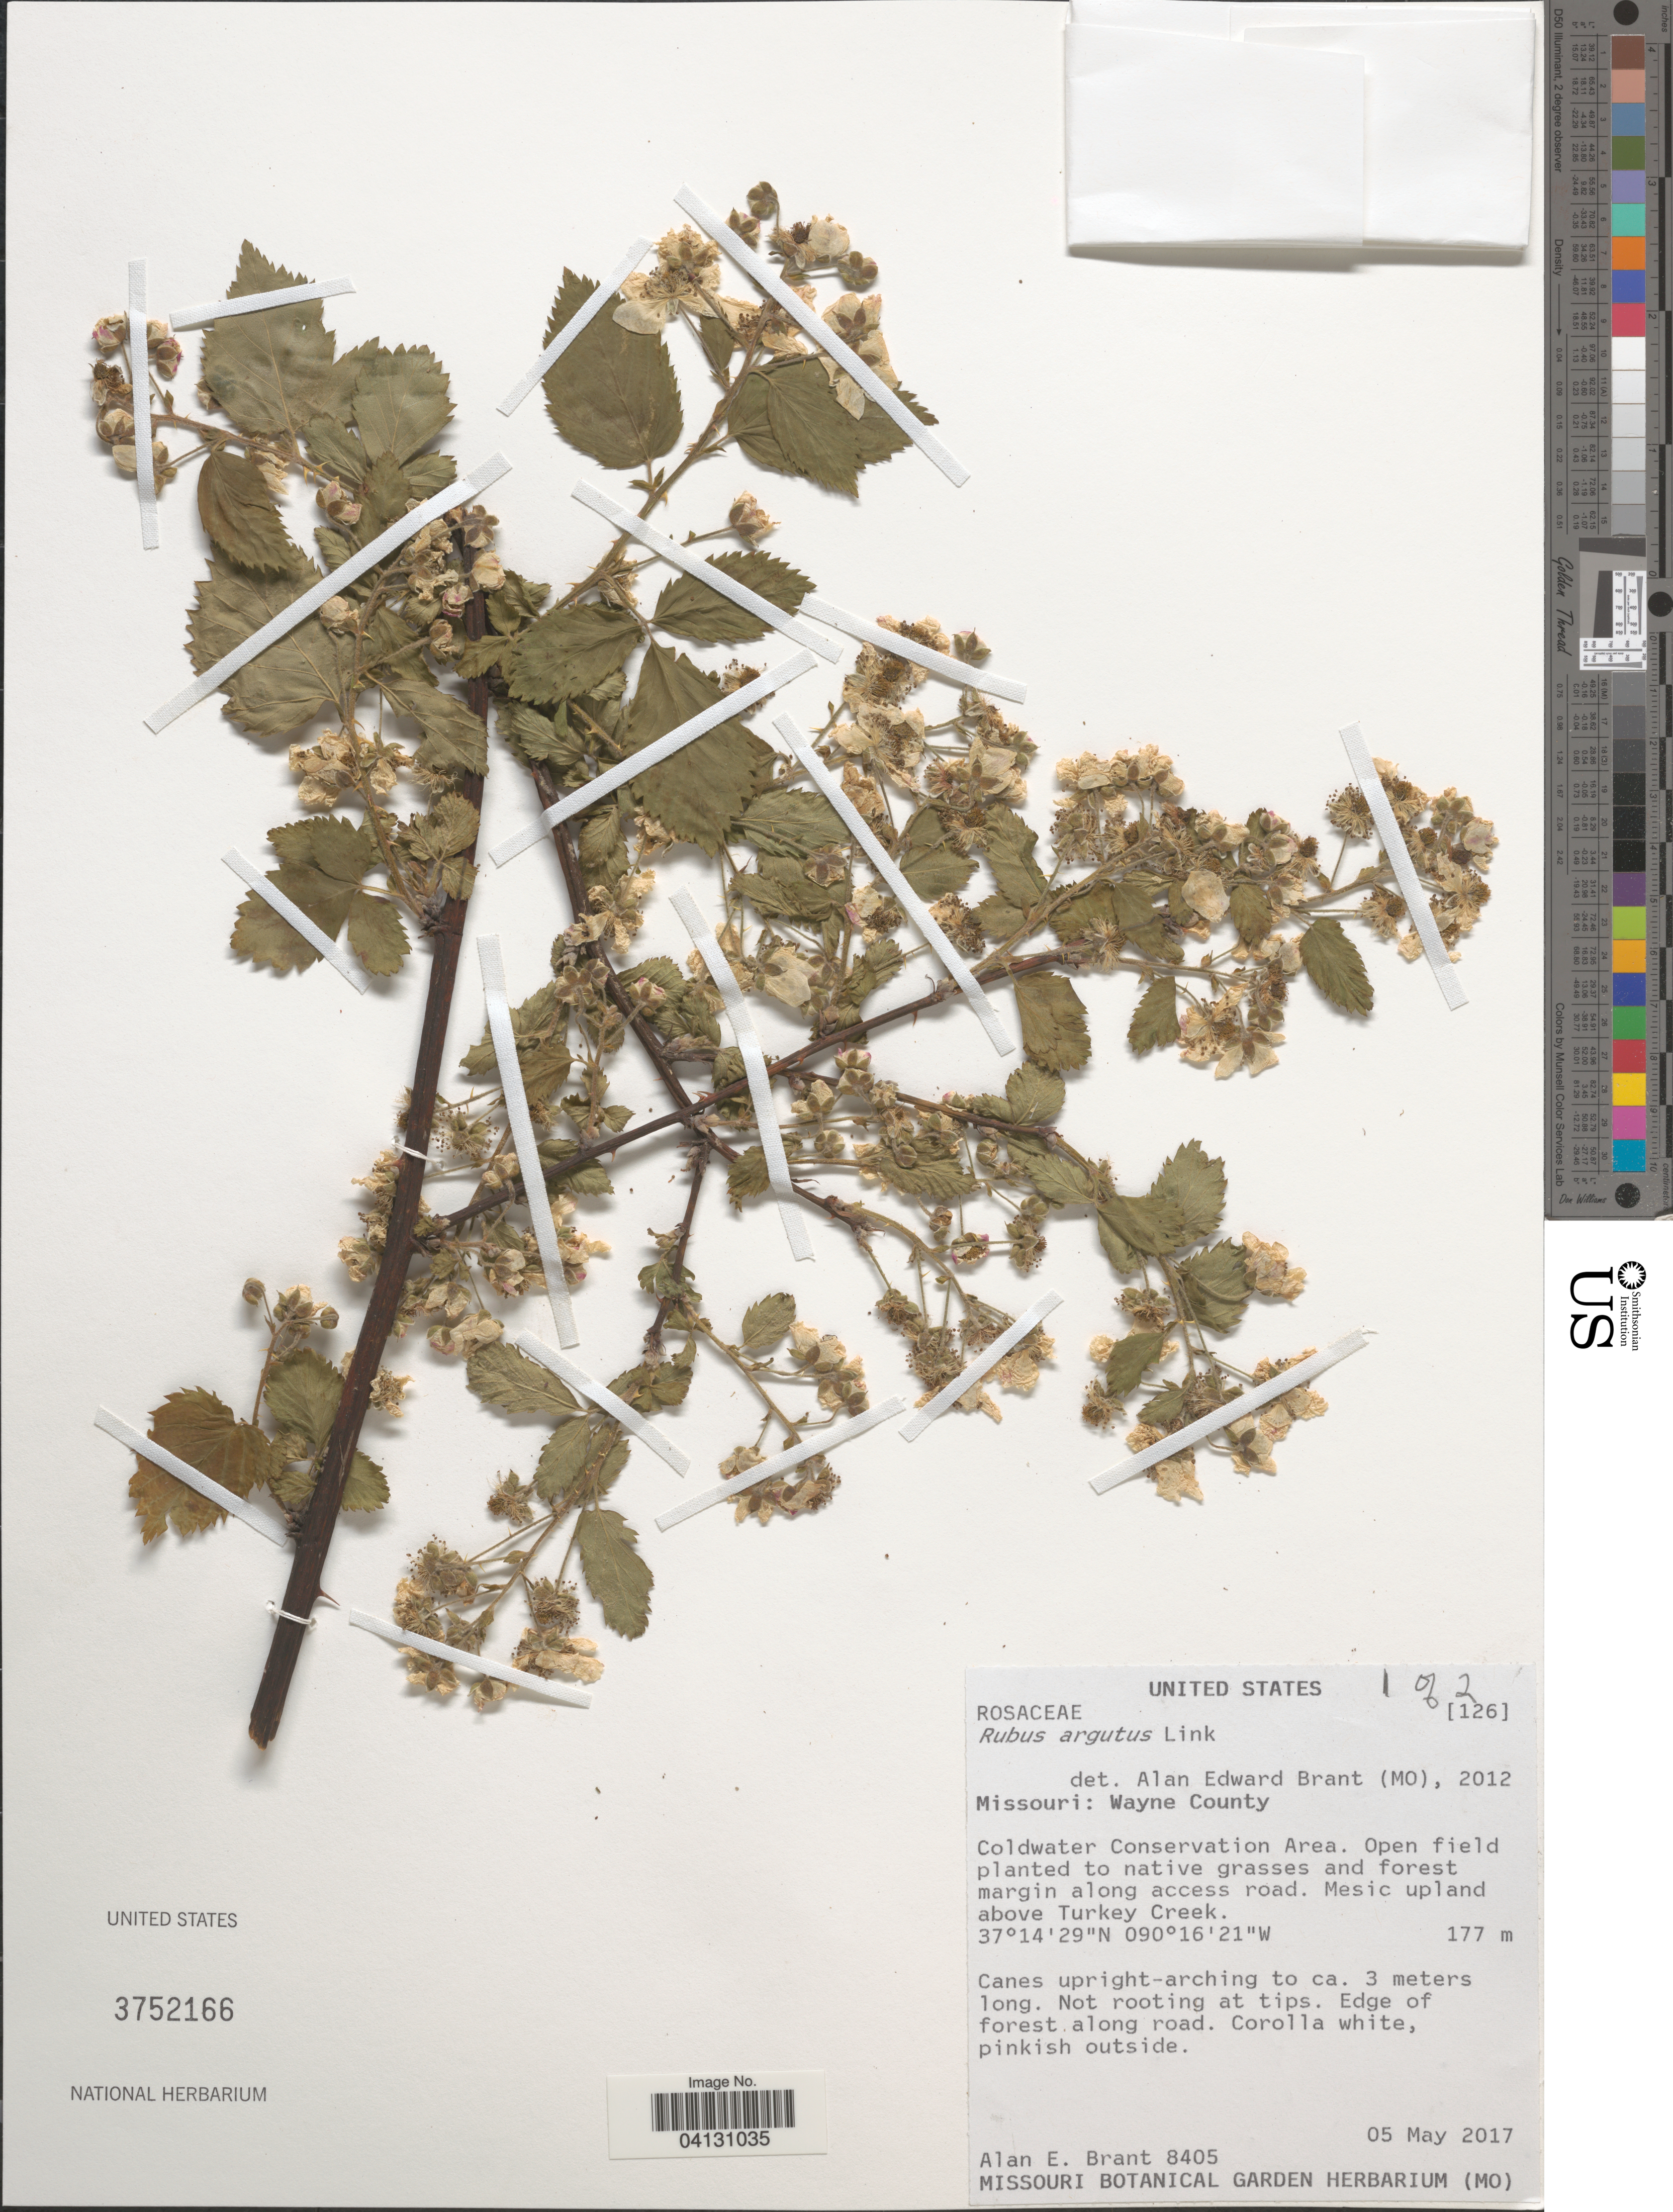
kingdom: Plantae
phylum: Tracheophyta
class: Magnoliopsida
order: Rosales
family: Rosaceae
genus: Rubus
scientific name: Rubus argutus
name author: Link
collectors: A. Brant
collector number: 8405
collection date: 2017-05-05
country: United States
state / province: Missouri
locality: Wayne County. Coldwater Conservation Area. Along access road. Mesic upland above Turkey Creek.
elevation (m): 177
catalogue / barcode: US 3752166